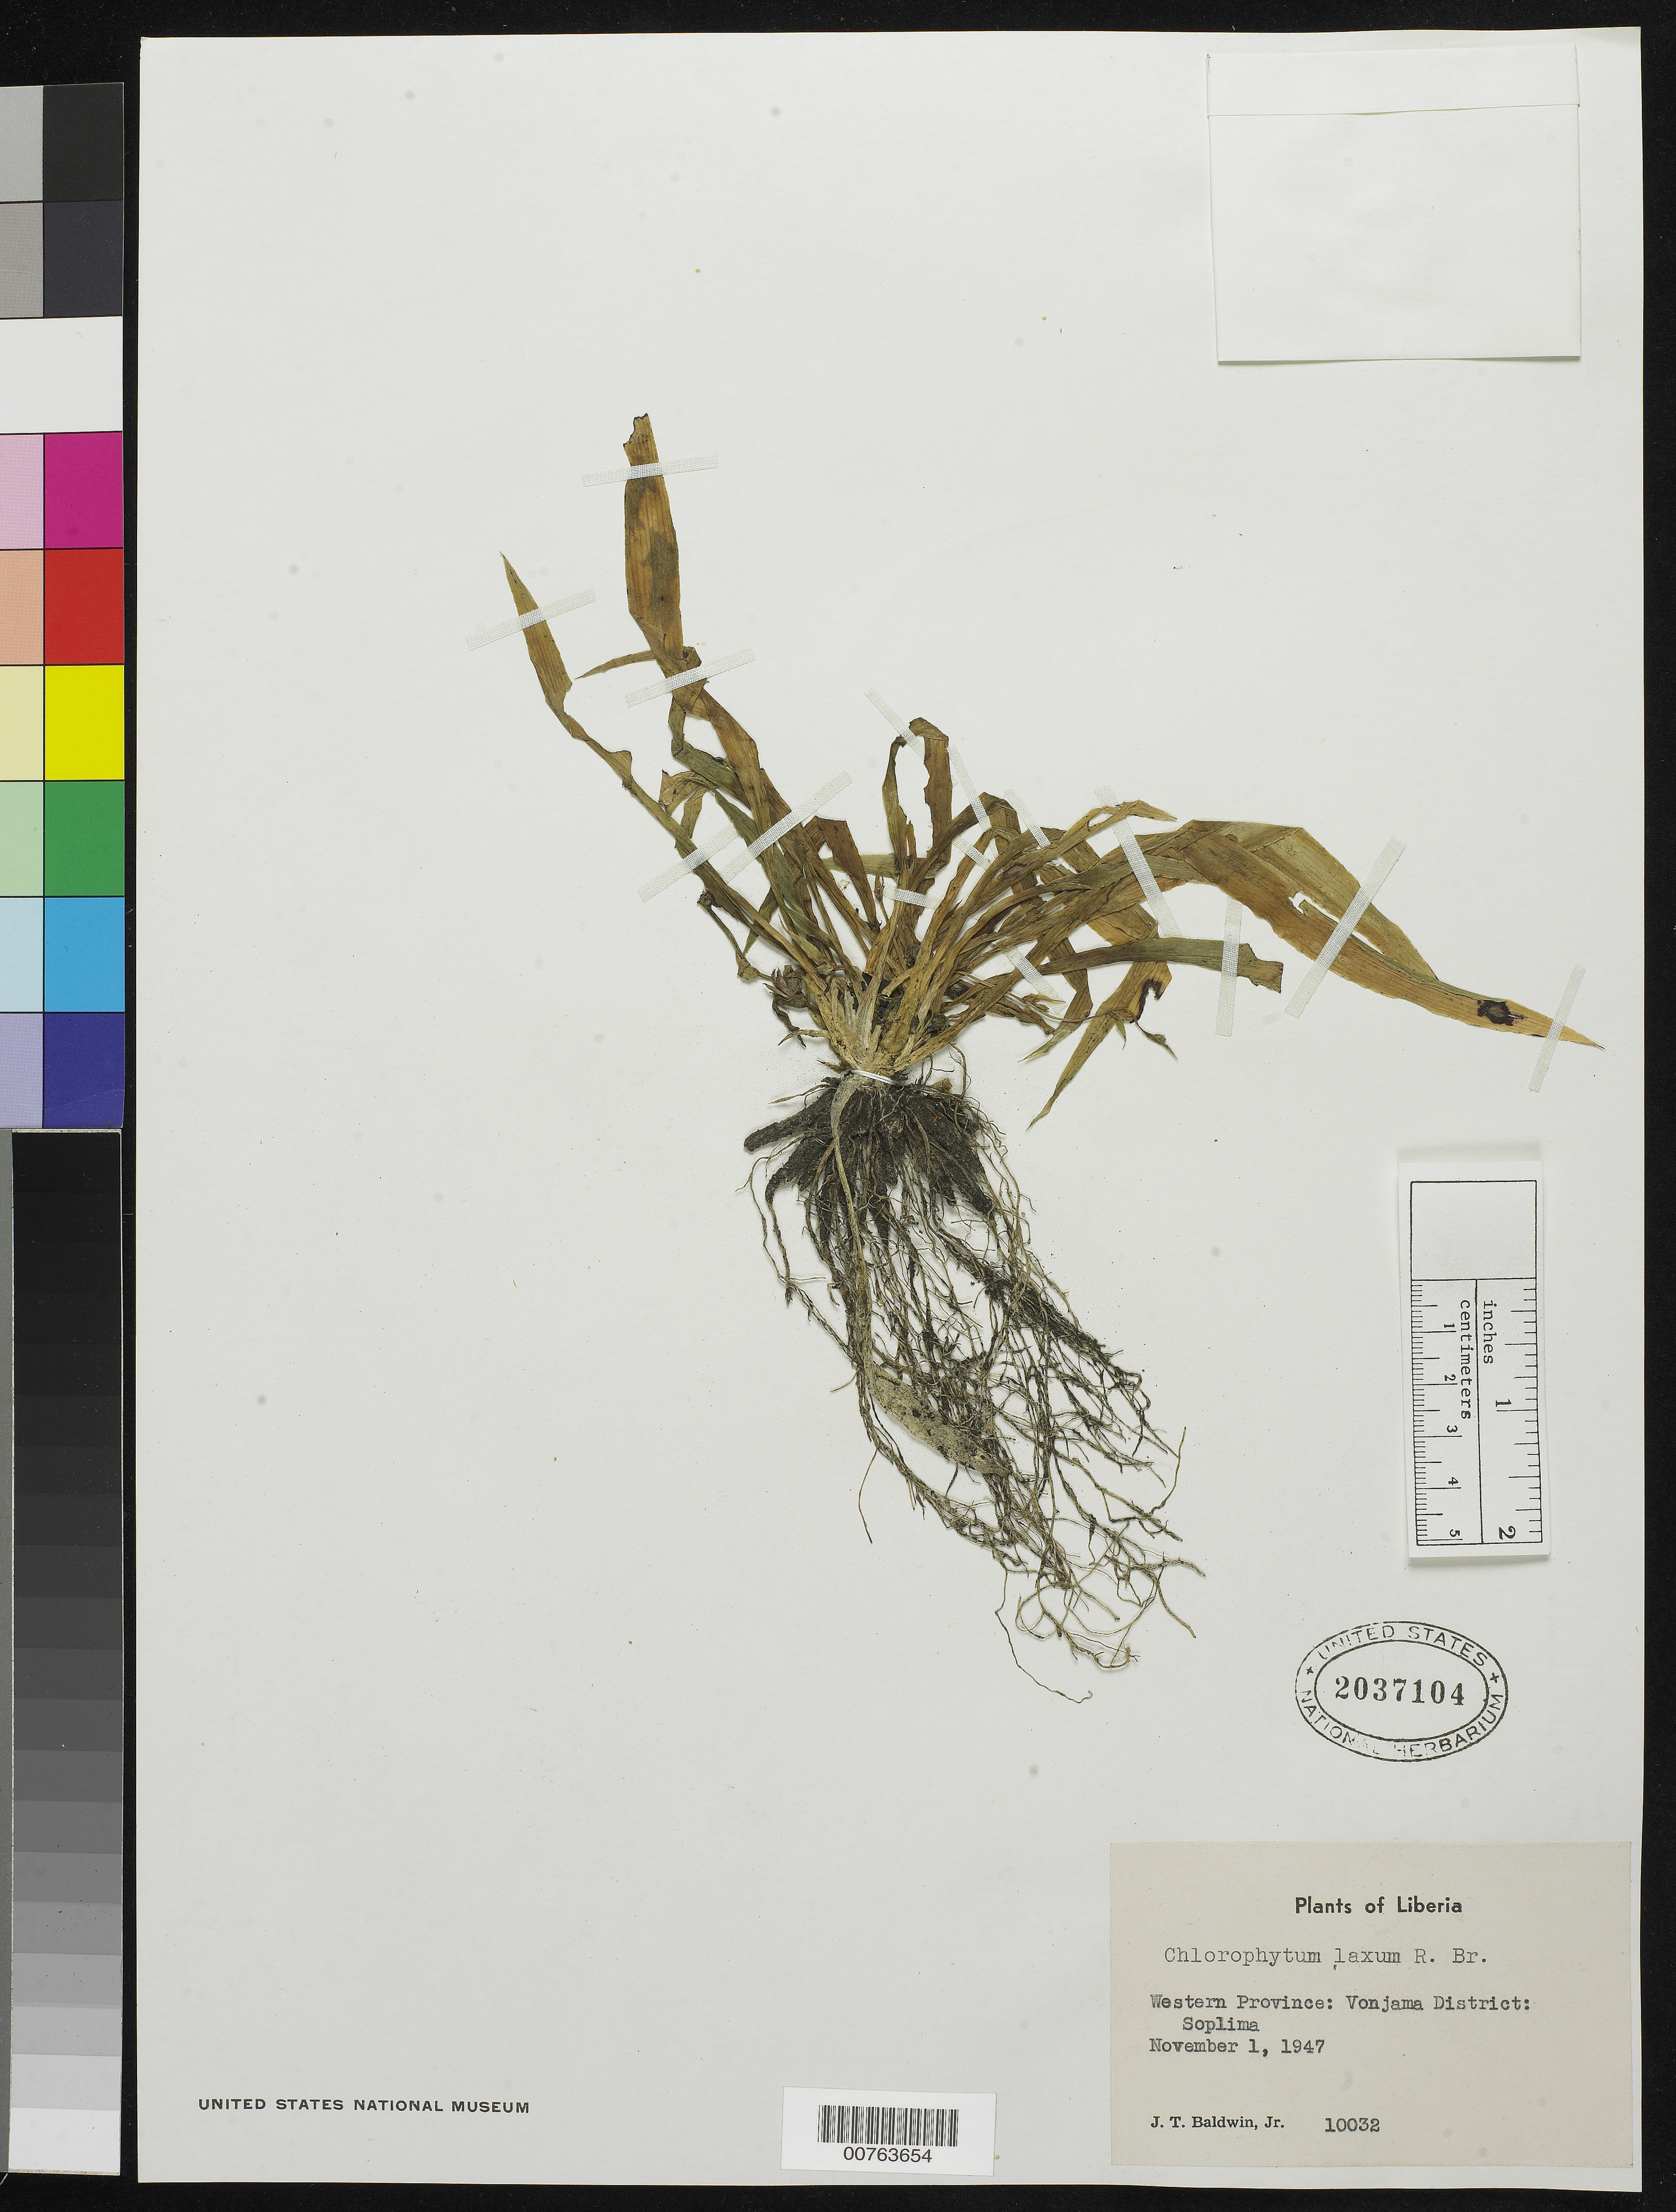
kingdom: Plantae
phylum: Tracheophyta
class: Liliopsida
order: Asparagales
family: Asparagaceae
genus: Chlorophytum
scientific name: Chlorophytum laxum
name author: R. Br.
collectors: J. T. Baldwin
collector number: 10032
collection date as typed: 01 Nov 1947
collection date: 1947-11-01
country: Liberia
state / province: Lofa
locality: Western Province: Vonjama District, Soplima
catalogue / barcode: US 2037104